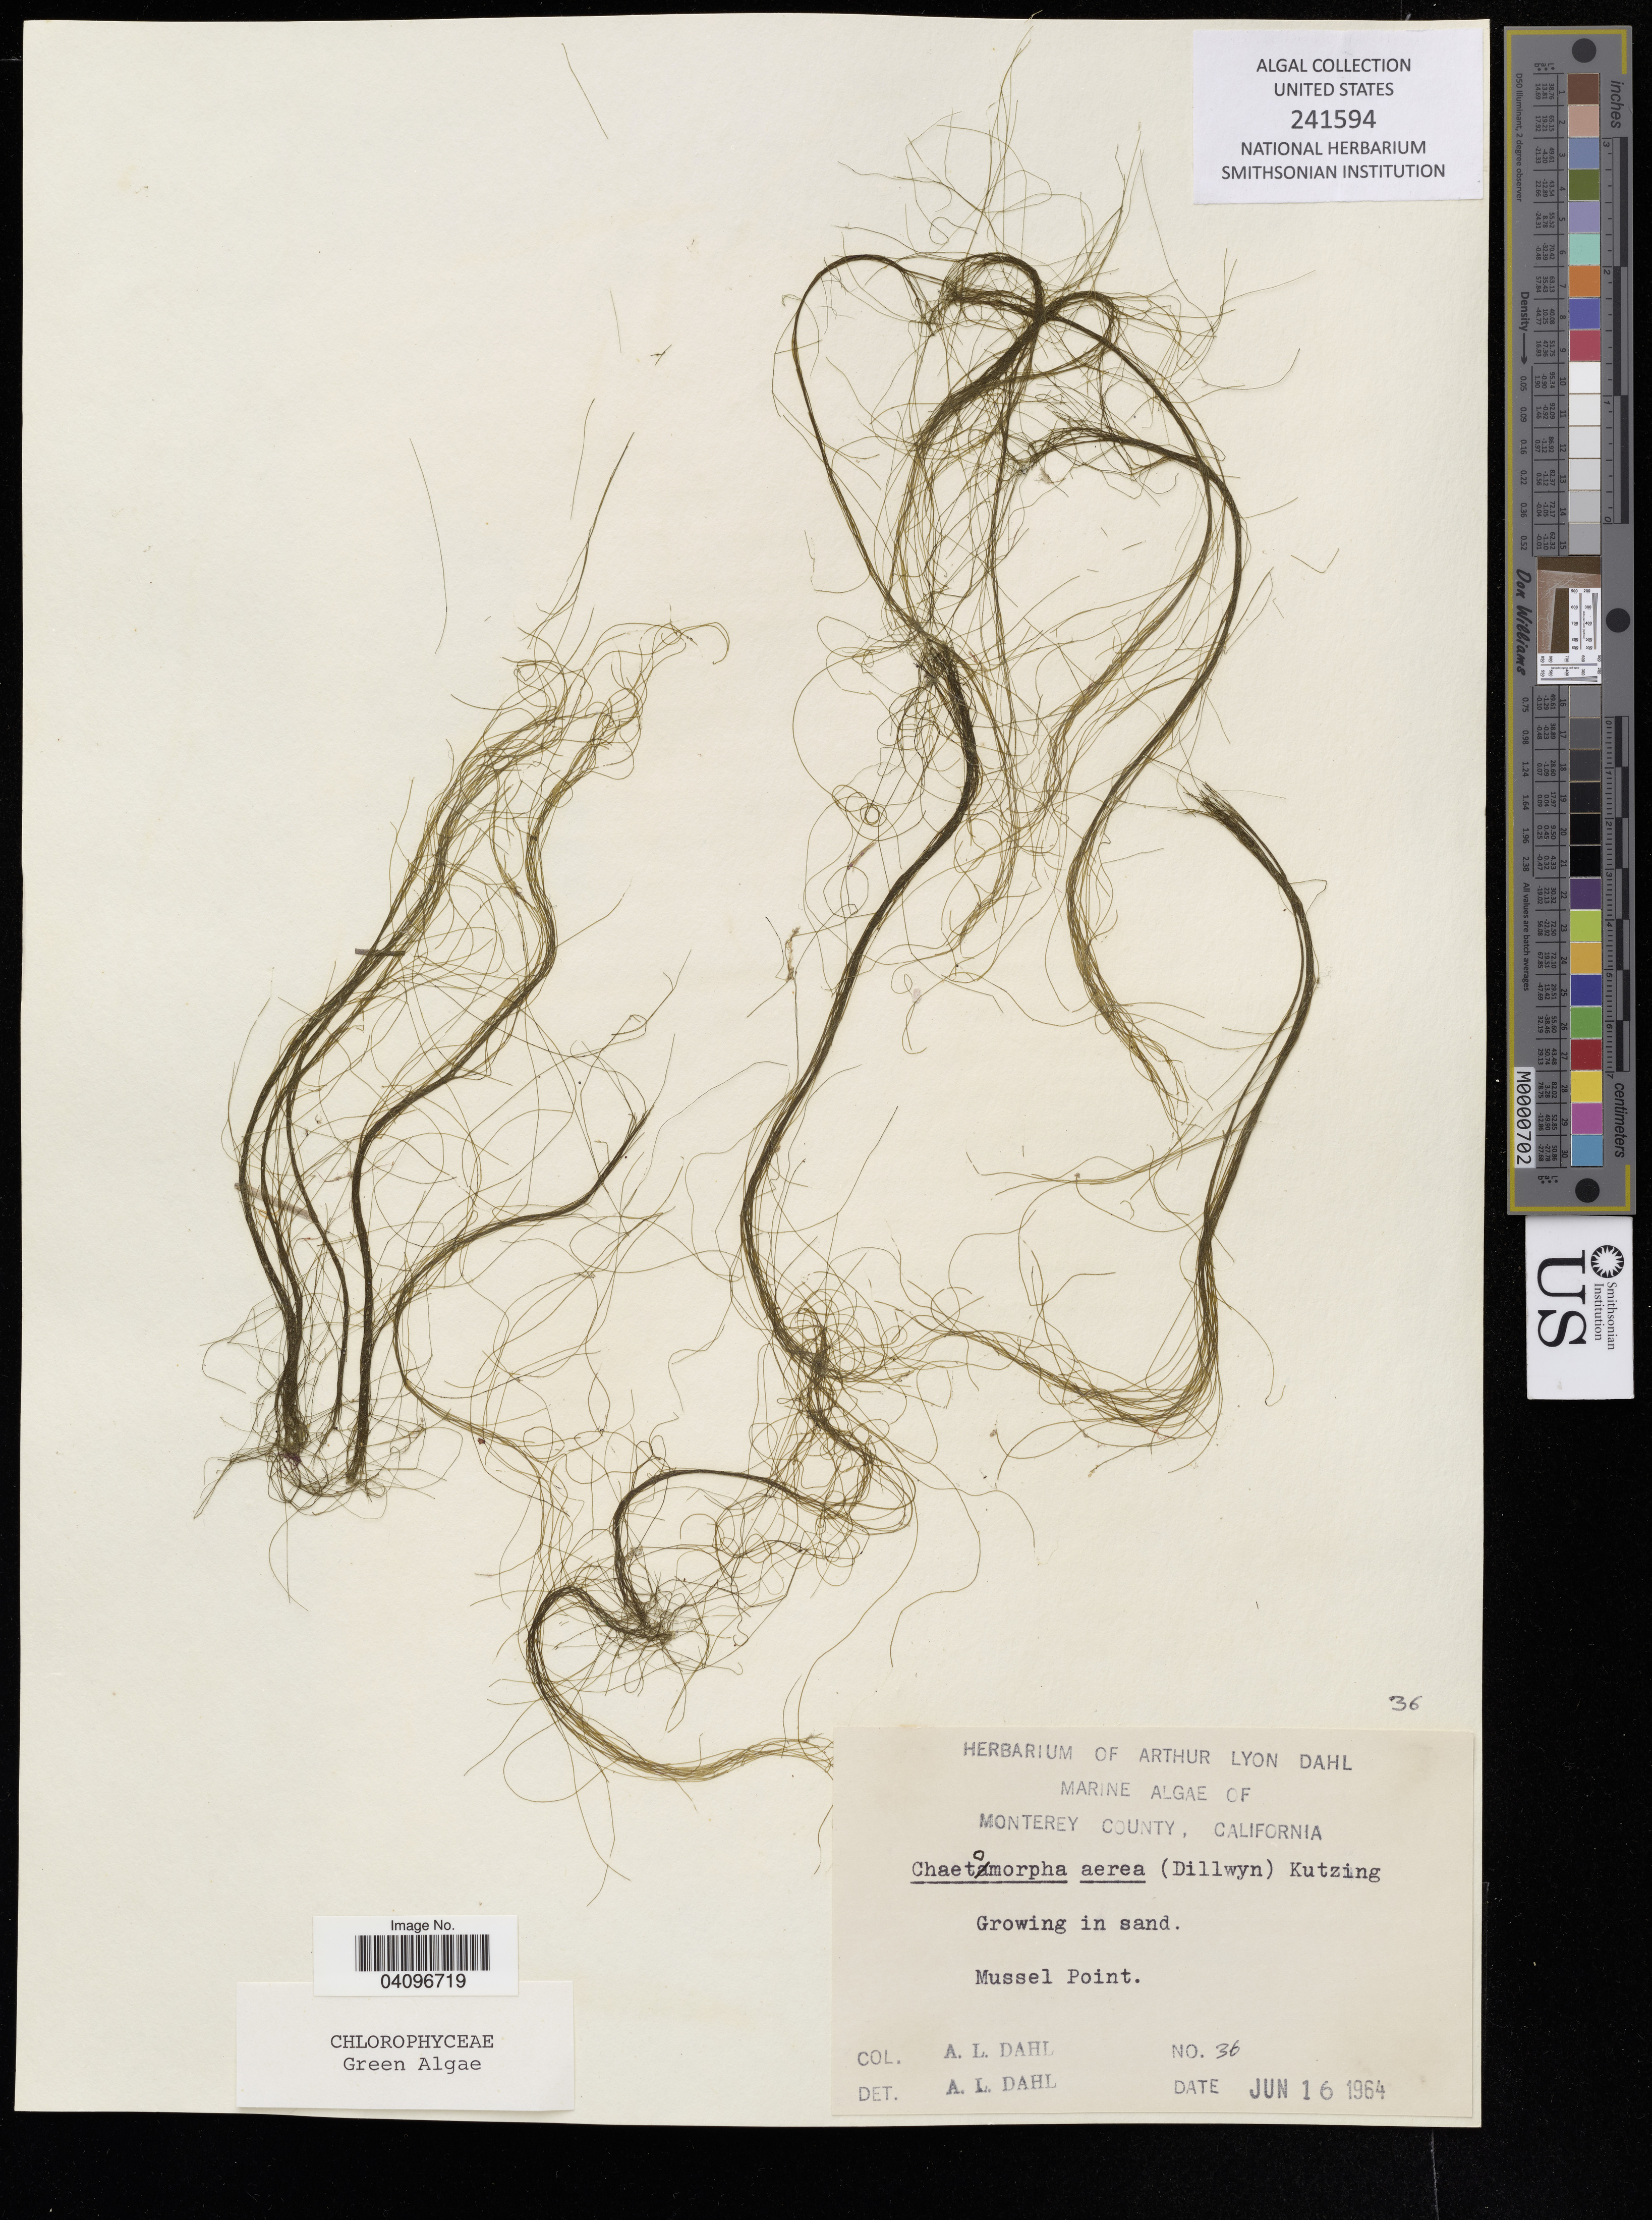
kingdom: Plantae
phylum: Chlorophyta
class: Ulvophyceae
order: Cladophorales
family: Cladophoraceae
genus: Chaetomorpha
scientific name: Chaetomorpha aerea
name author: (Dillwyn) Kütz.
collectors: A. Dahl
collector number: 36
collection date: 1964-06-16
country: United States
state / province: California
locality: Monterey County. Mussel Point.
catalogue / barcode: US 241594